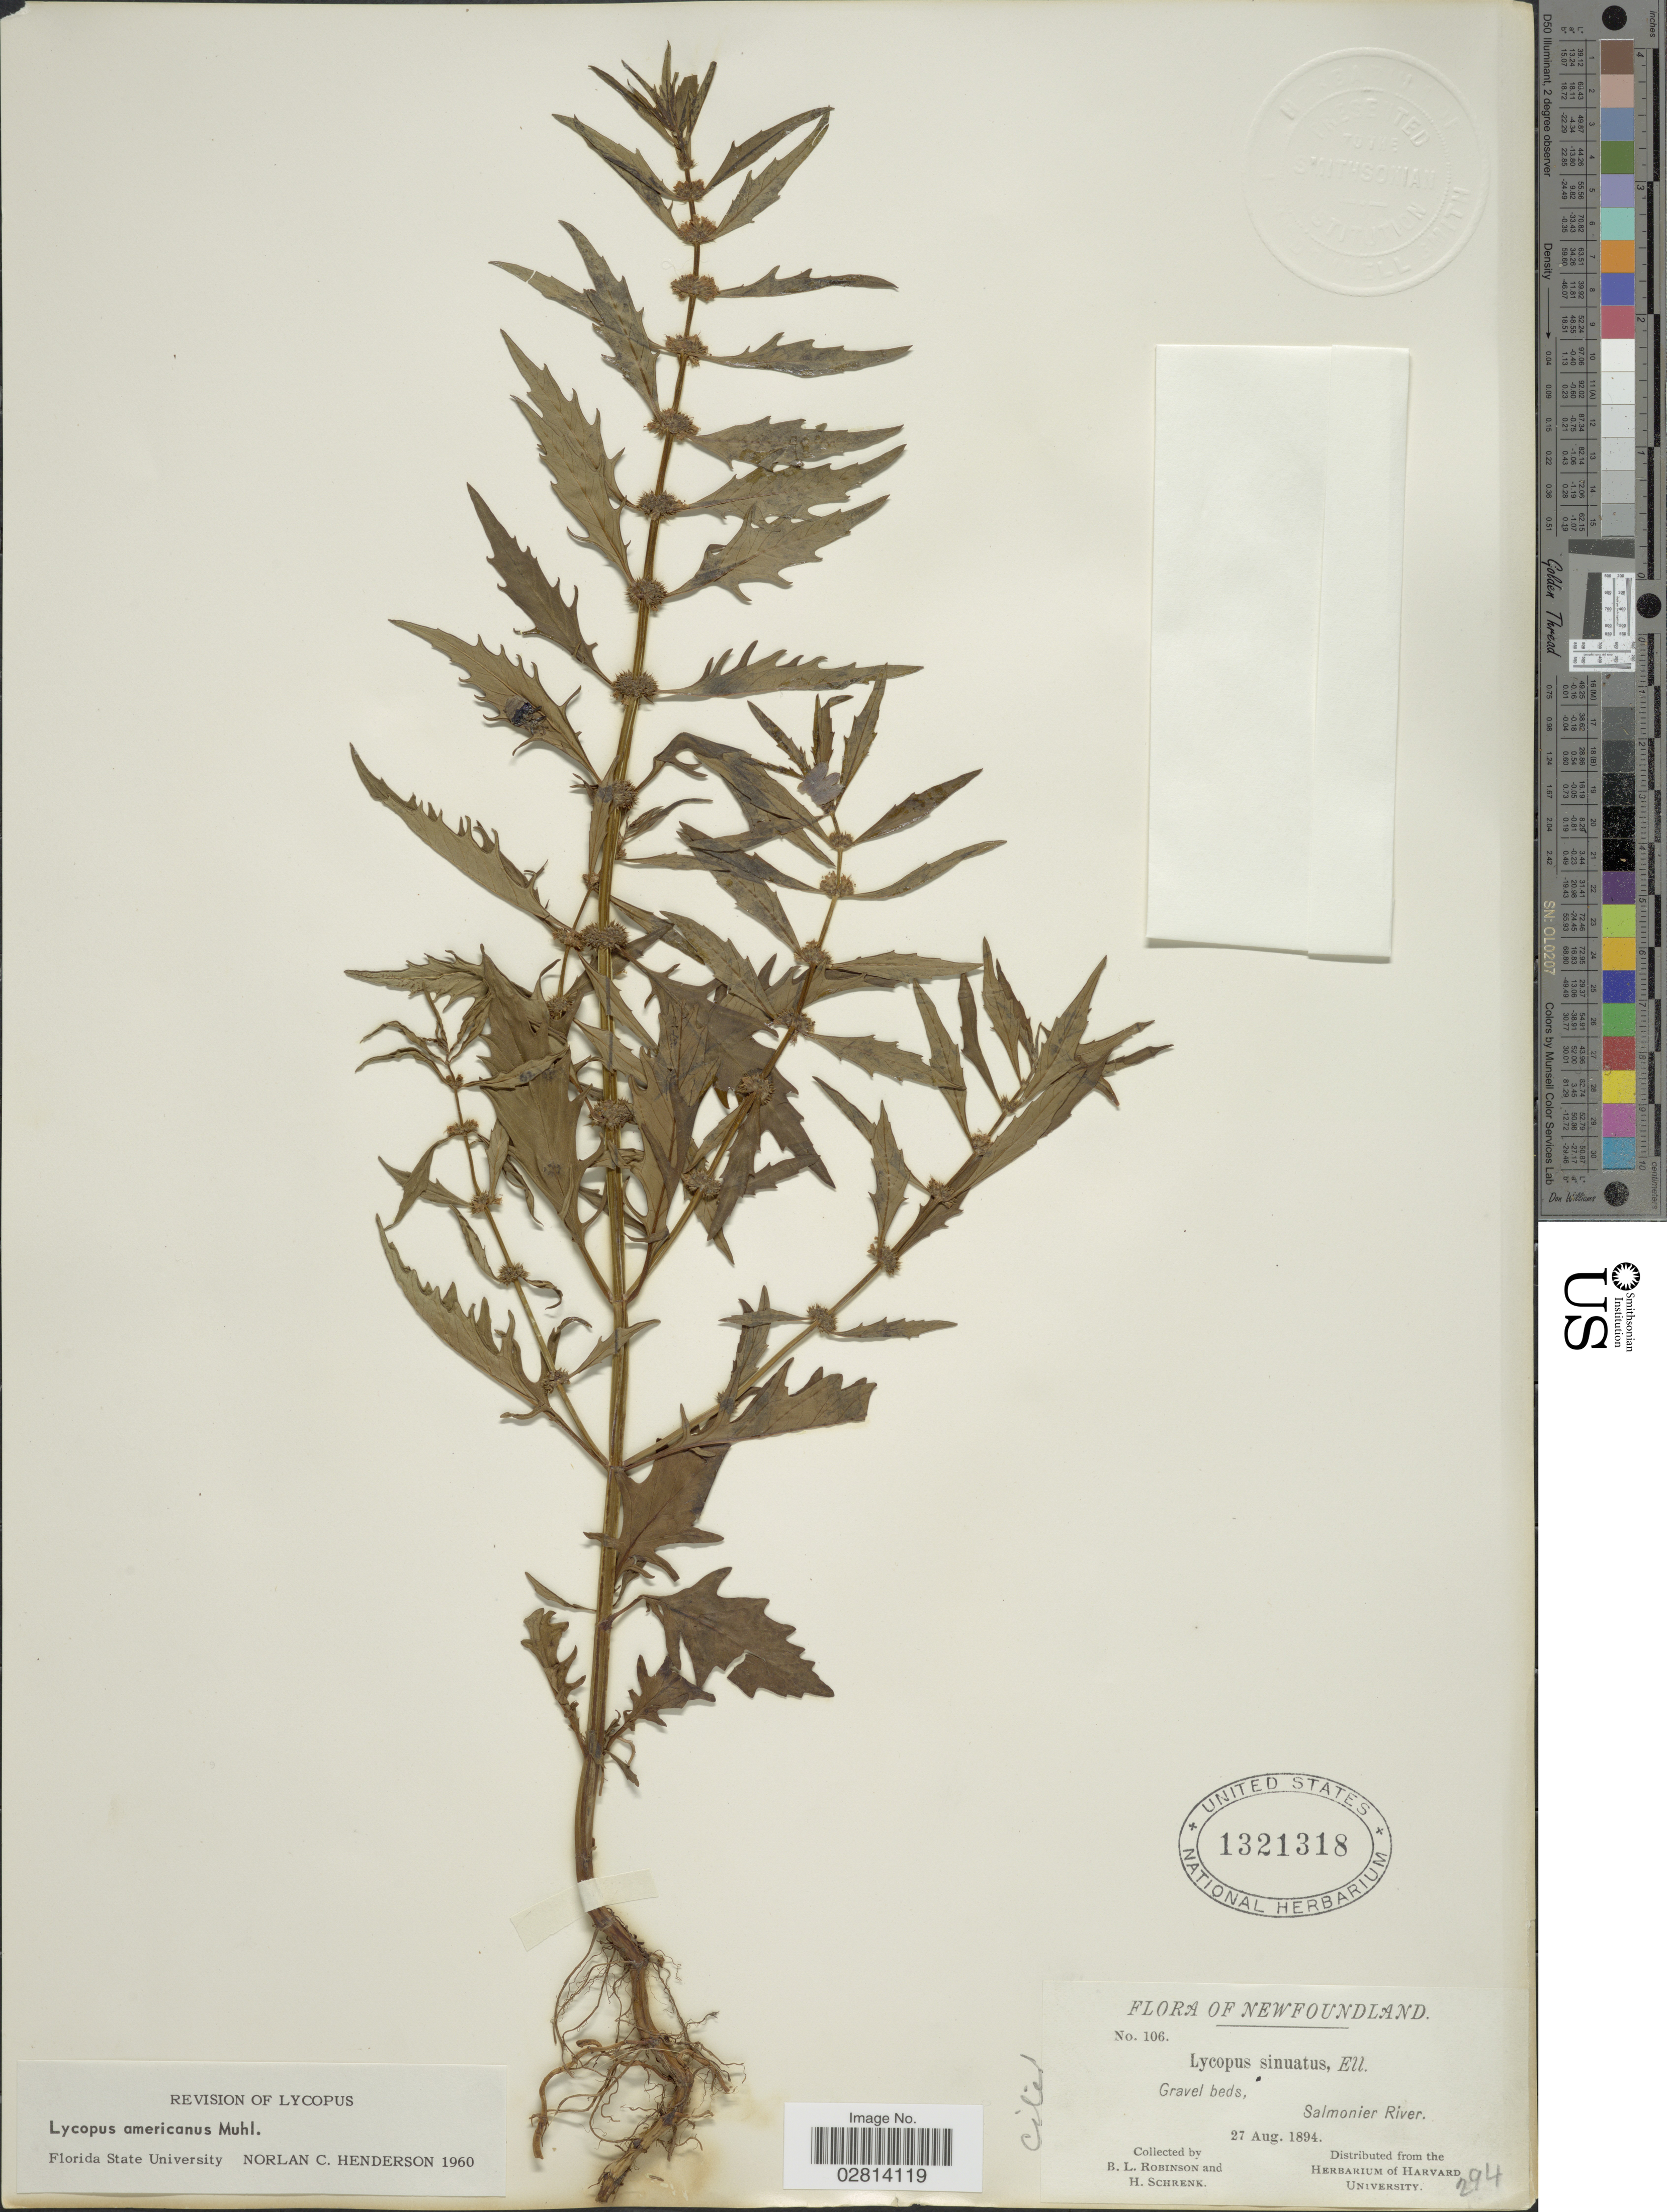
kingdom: Plantae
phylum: Tracheophyta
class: Magnoliopsida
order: Lamiales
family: Lamiaceae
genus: Lycopus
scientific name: Lycopus americanus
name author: Muhl. ex W.P.C. Barton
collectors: B. L. Robinson & H. Schrenk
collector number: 106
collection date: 1894-08-27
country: Canada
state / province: Newfoundland and Labrador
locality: Gravel beds, Salmonier River.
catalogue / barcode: US 1321318